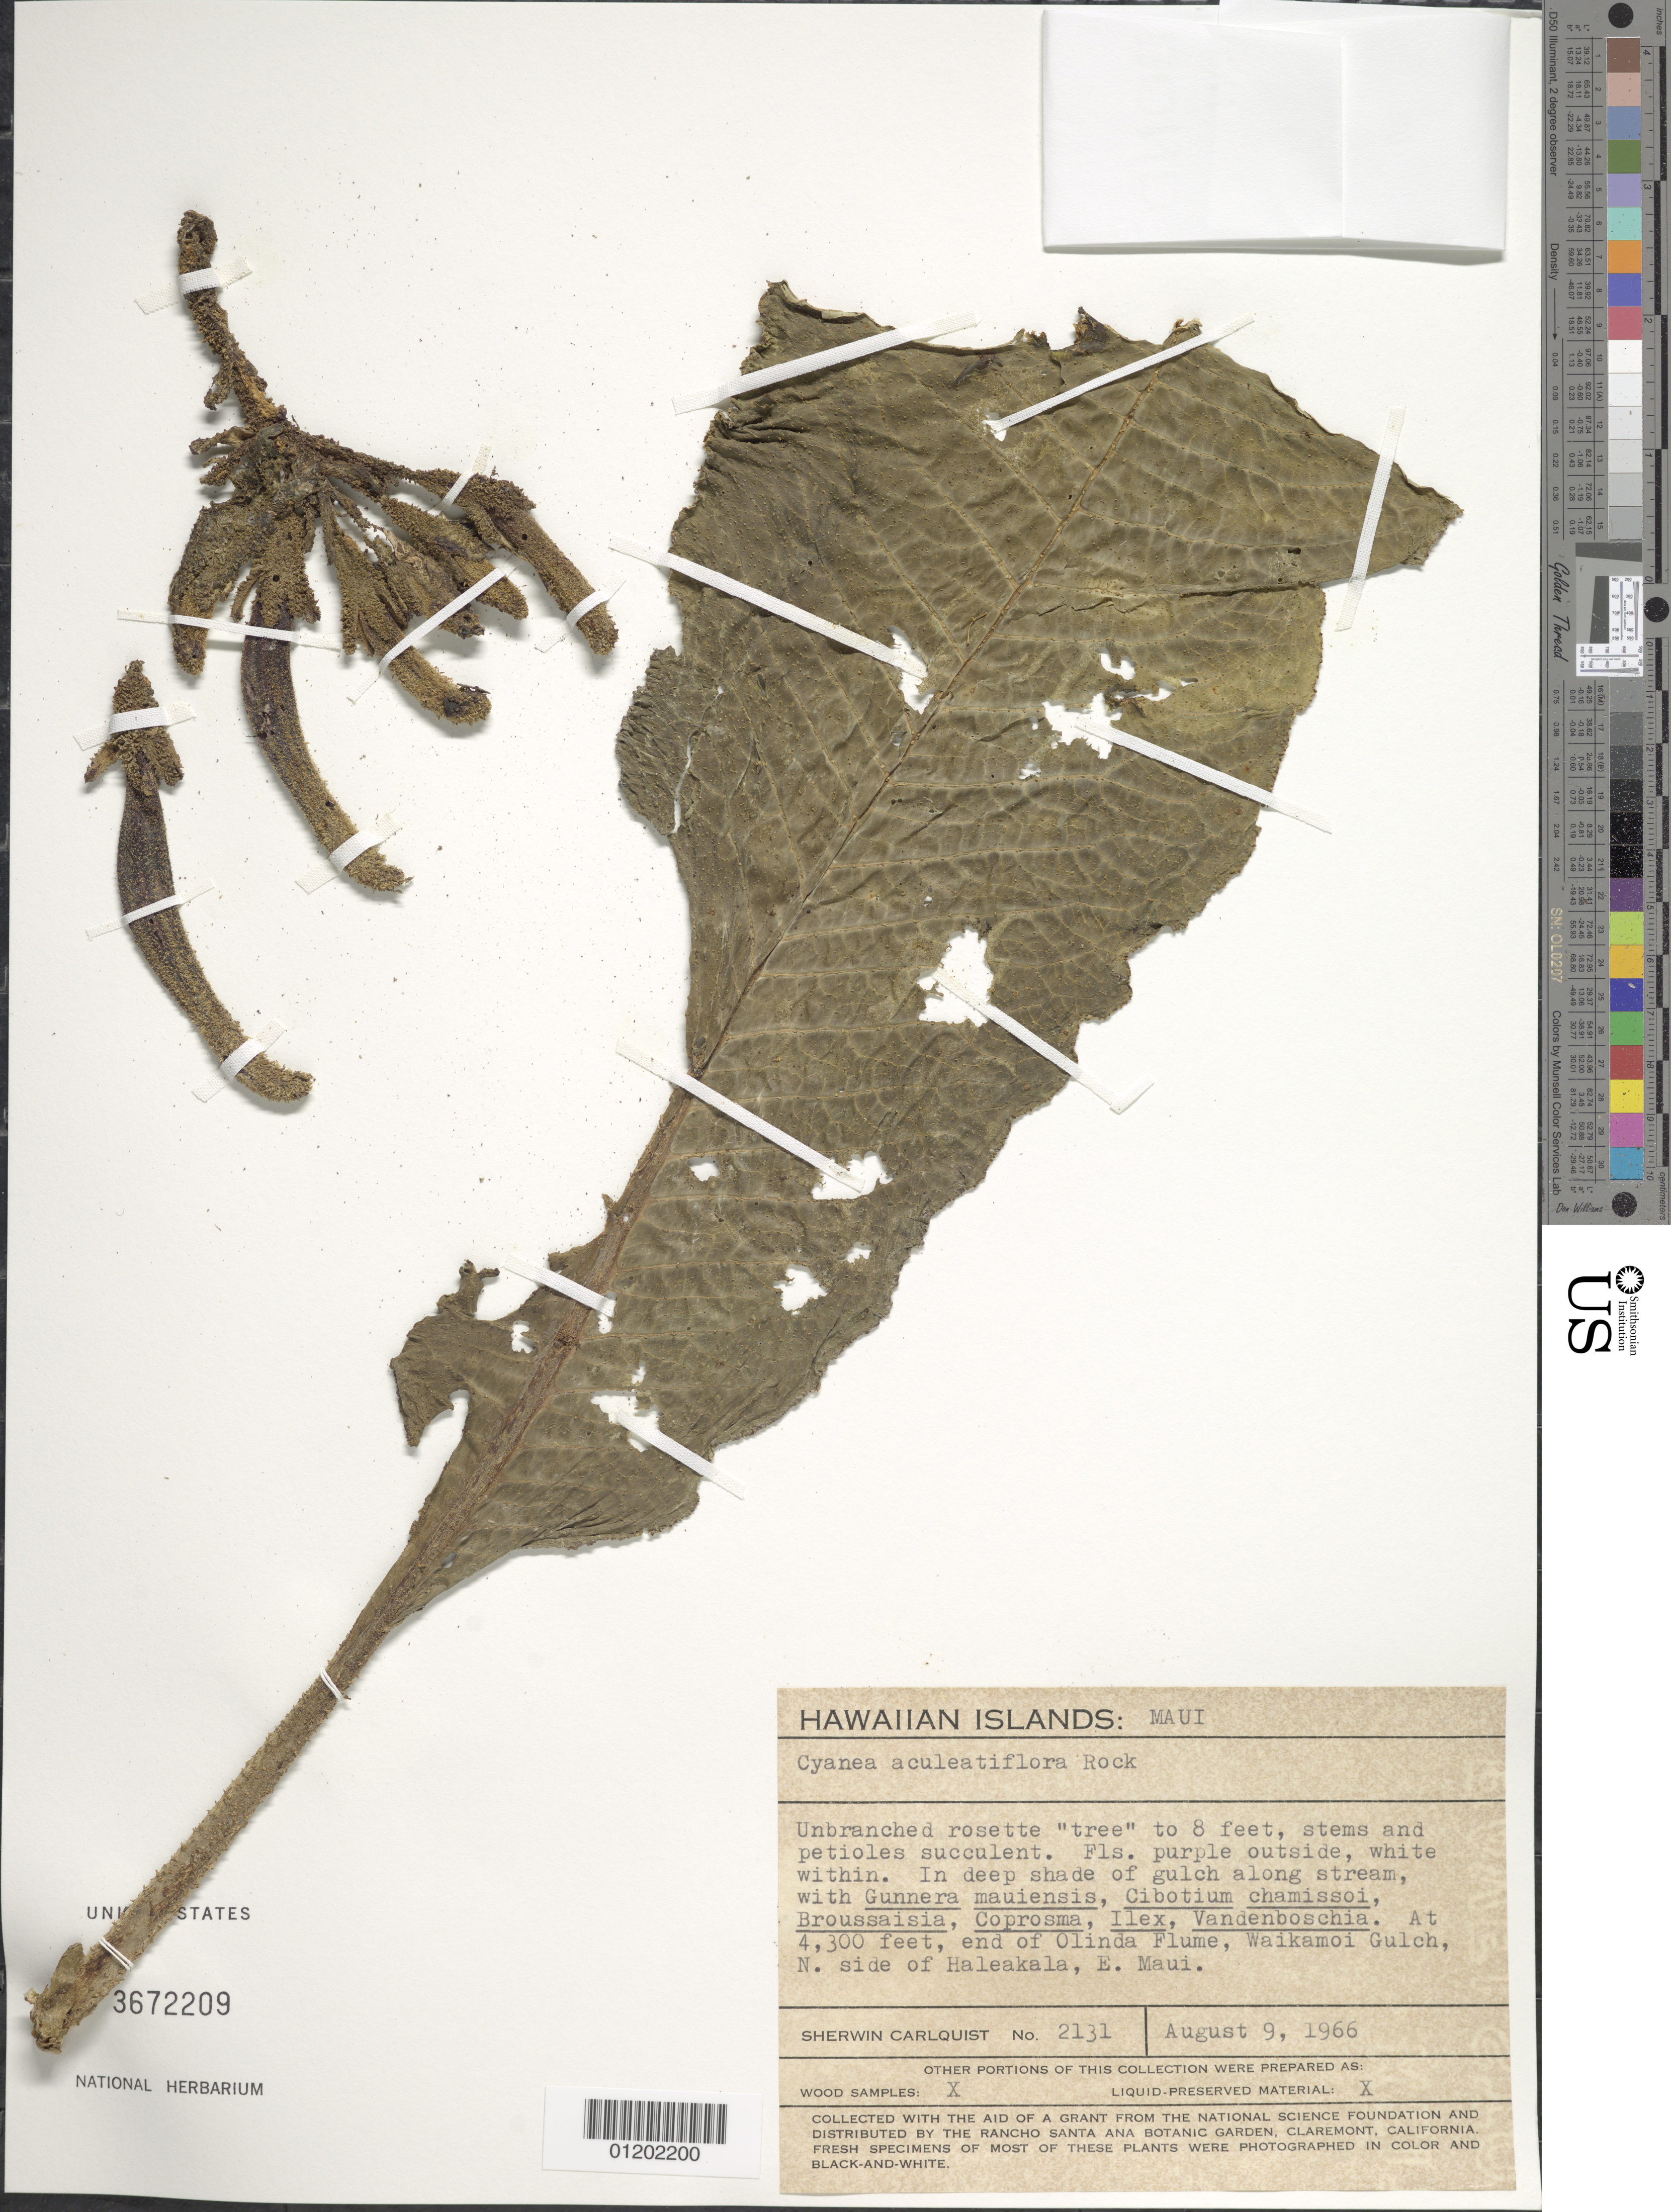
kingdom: Plantae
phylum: Tracheophyta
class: Magnoliopsida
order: Asterales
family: Campanulaceae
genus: Cyanea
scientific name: Cyanea aculeatiflora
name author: Rock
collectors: S. Carlquist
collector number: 2131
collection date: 1966-08-09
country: United States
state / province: Hawaii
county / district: Maui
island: Maui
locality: E. Maui, end of Olinda flume, Waikamoi Gulch, N. side of Haleakala.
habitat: Deep shade of gulch along stream.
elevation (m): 1311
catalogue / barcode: US 3672209